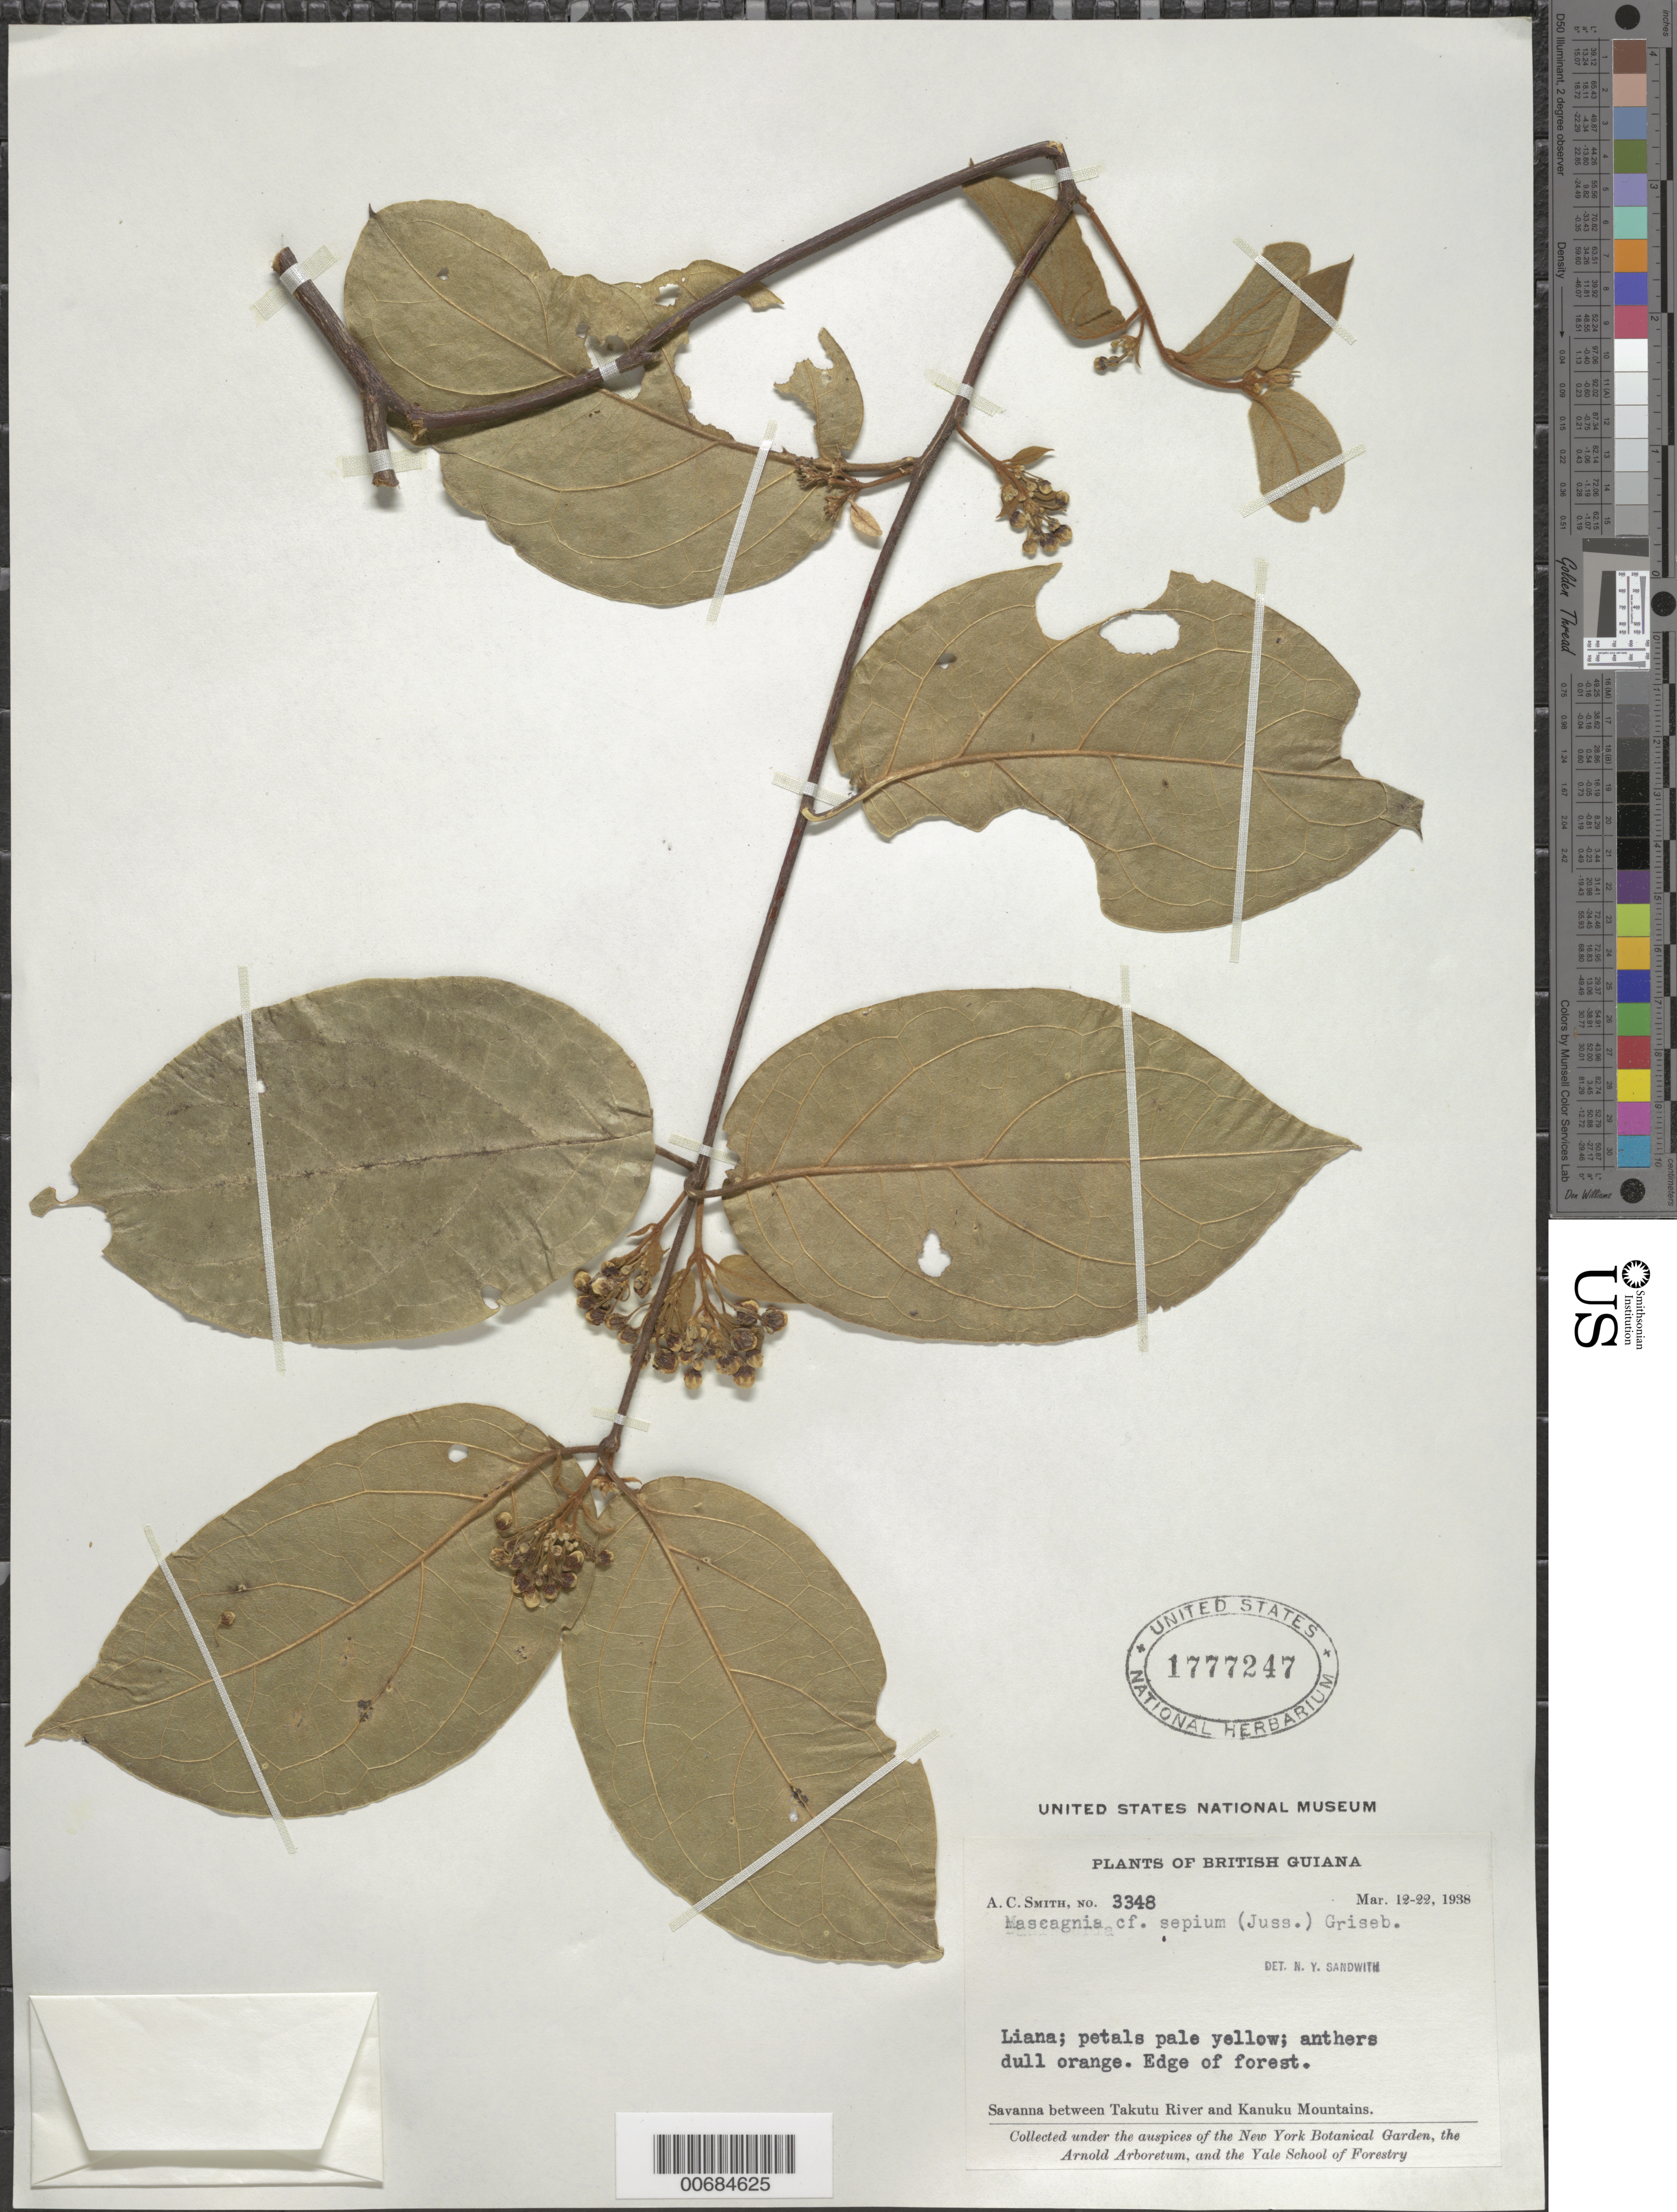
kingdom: Plantae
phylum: Tracheophyta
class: Magnoliopsida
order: Malpighiales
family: Malpighiaceae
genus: Mascagnia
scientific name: Mascagnia sepium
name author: (A. Juss.) Griseb.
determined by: Sandwith, N. Y.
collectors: A. C. Smith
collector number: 3348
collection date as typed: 12-Mar-38 to 22-Mar-38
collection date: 1938-03-12/1938-03-22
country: Guyana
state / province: U. Takutu-U. Essequibo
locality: Kanuku Mts., savanna betw. mts. and Takutu R.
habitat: Edge of forest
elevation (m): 200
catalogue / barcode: US 1777247